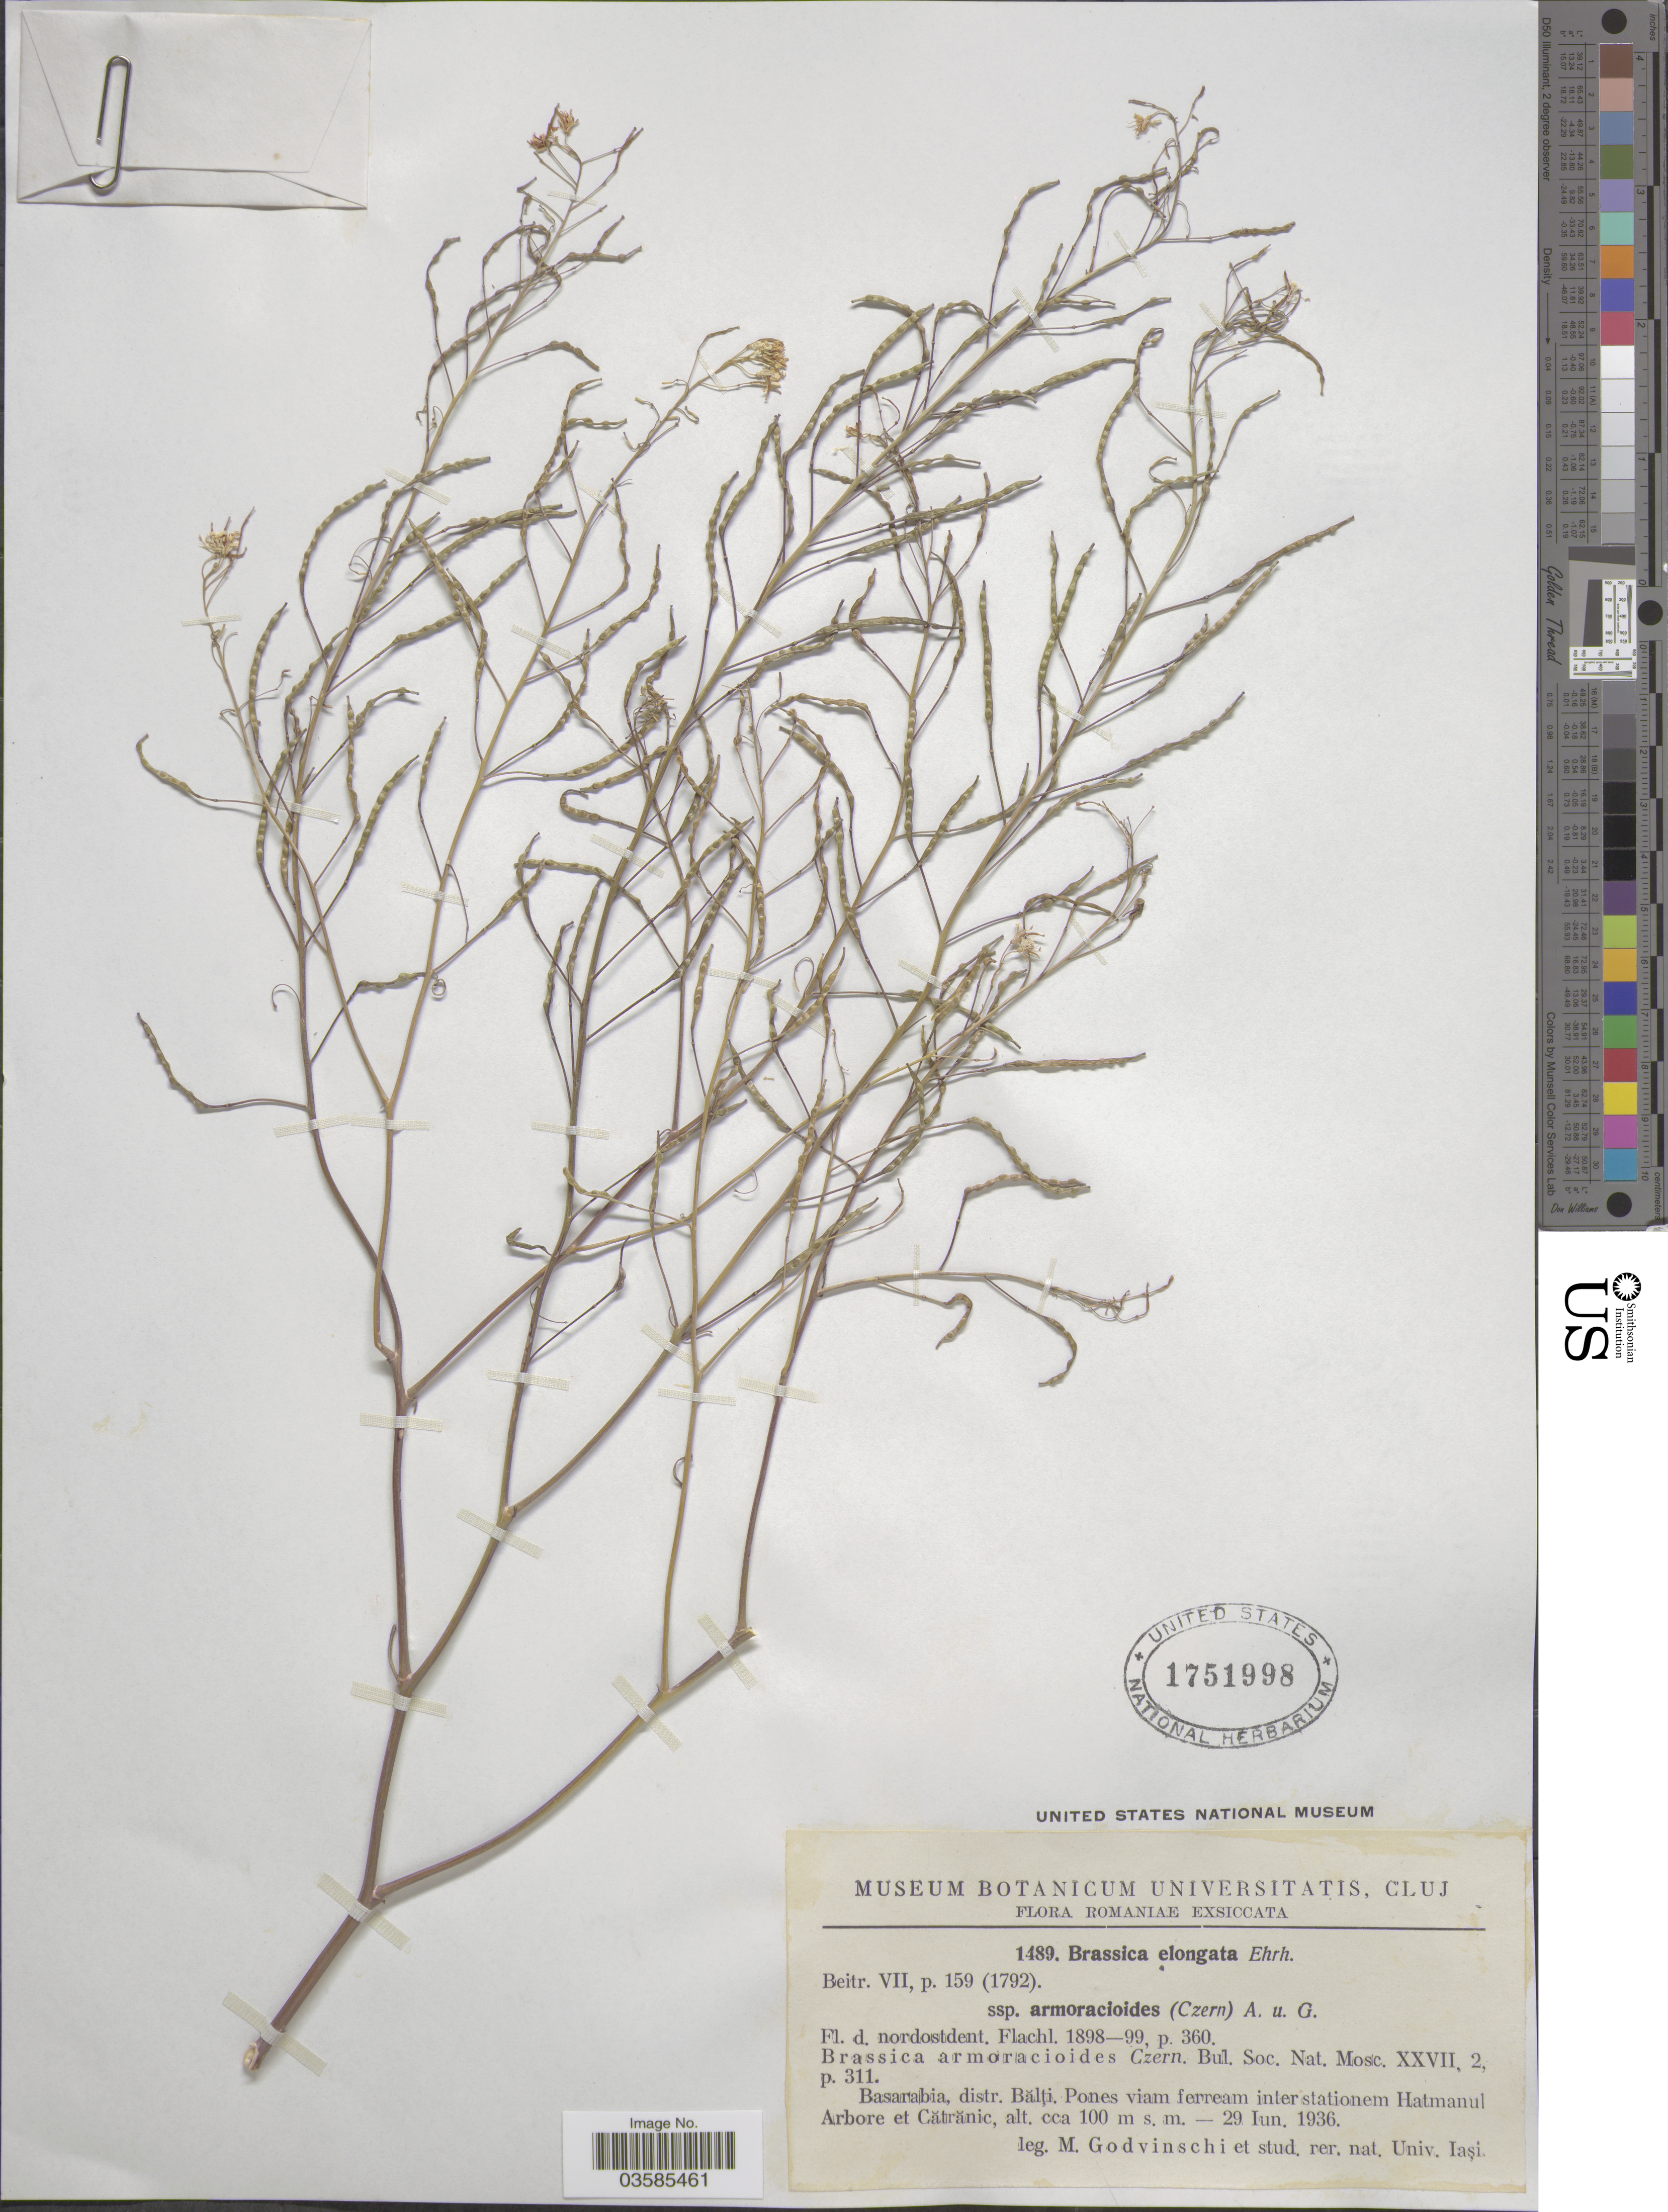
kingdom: Plantae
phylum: Tracheophyta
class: Magnoliopsida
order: Brassicales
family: Brassicaceae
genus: Brassica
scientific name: Brassica elongata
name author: Ehrh.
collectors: M. Godvinschi & Stud. rer. nat. Univ. Iaşi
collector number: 1489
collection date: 1936-06-29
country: Moldova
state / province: Bălţi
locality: Basarabia, distr. Bălţi. Pones viam ferream inter stationem Hatmanul Arbore et Cătrănic.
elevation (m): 100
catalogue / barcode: US 1751998